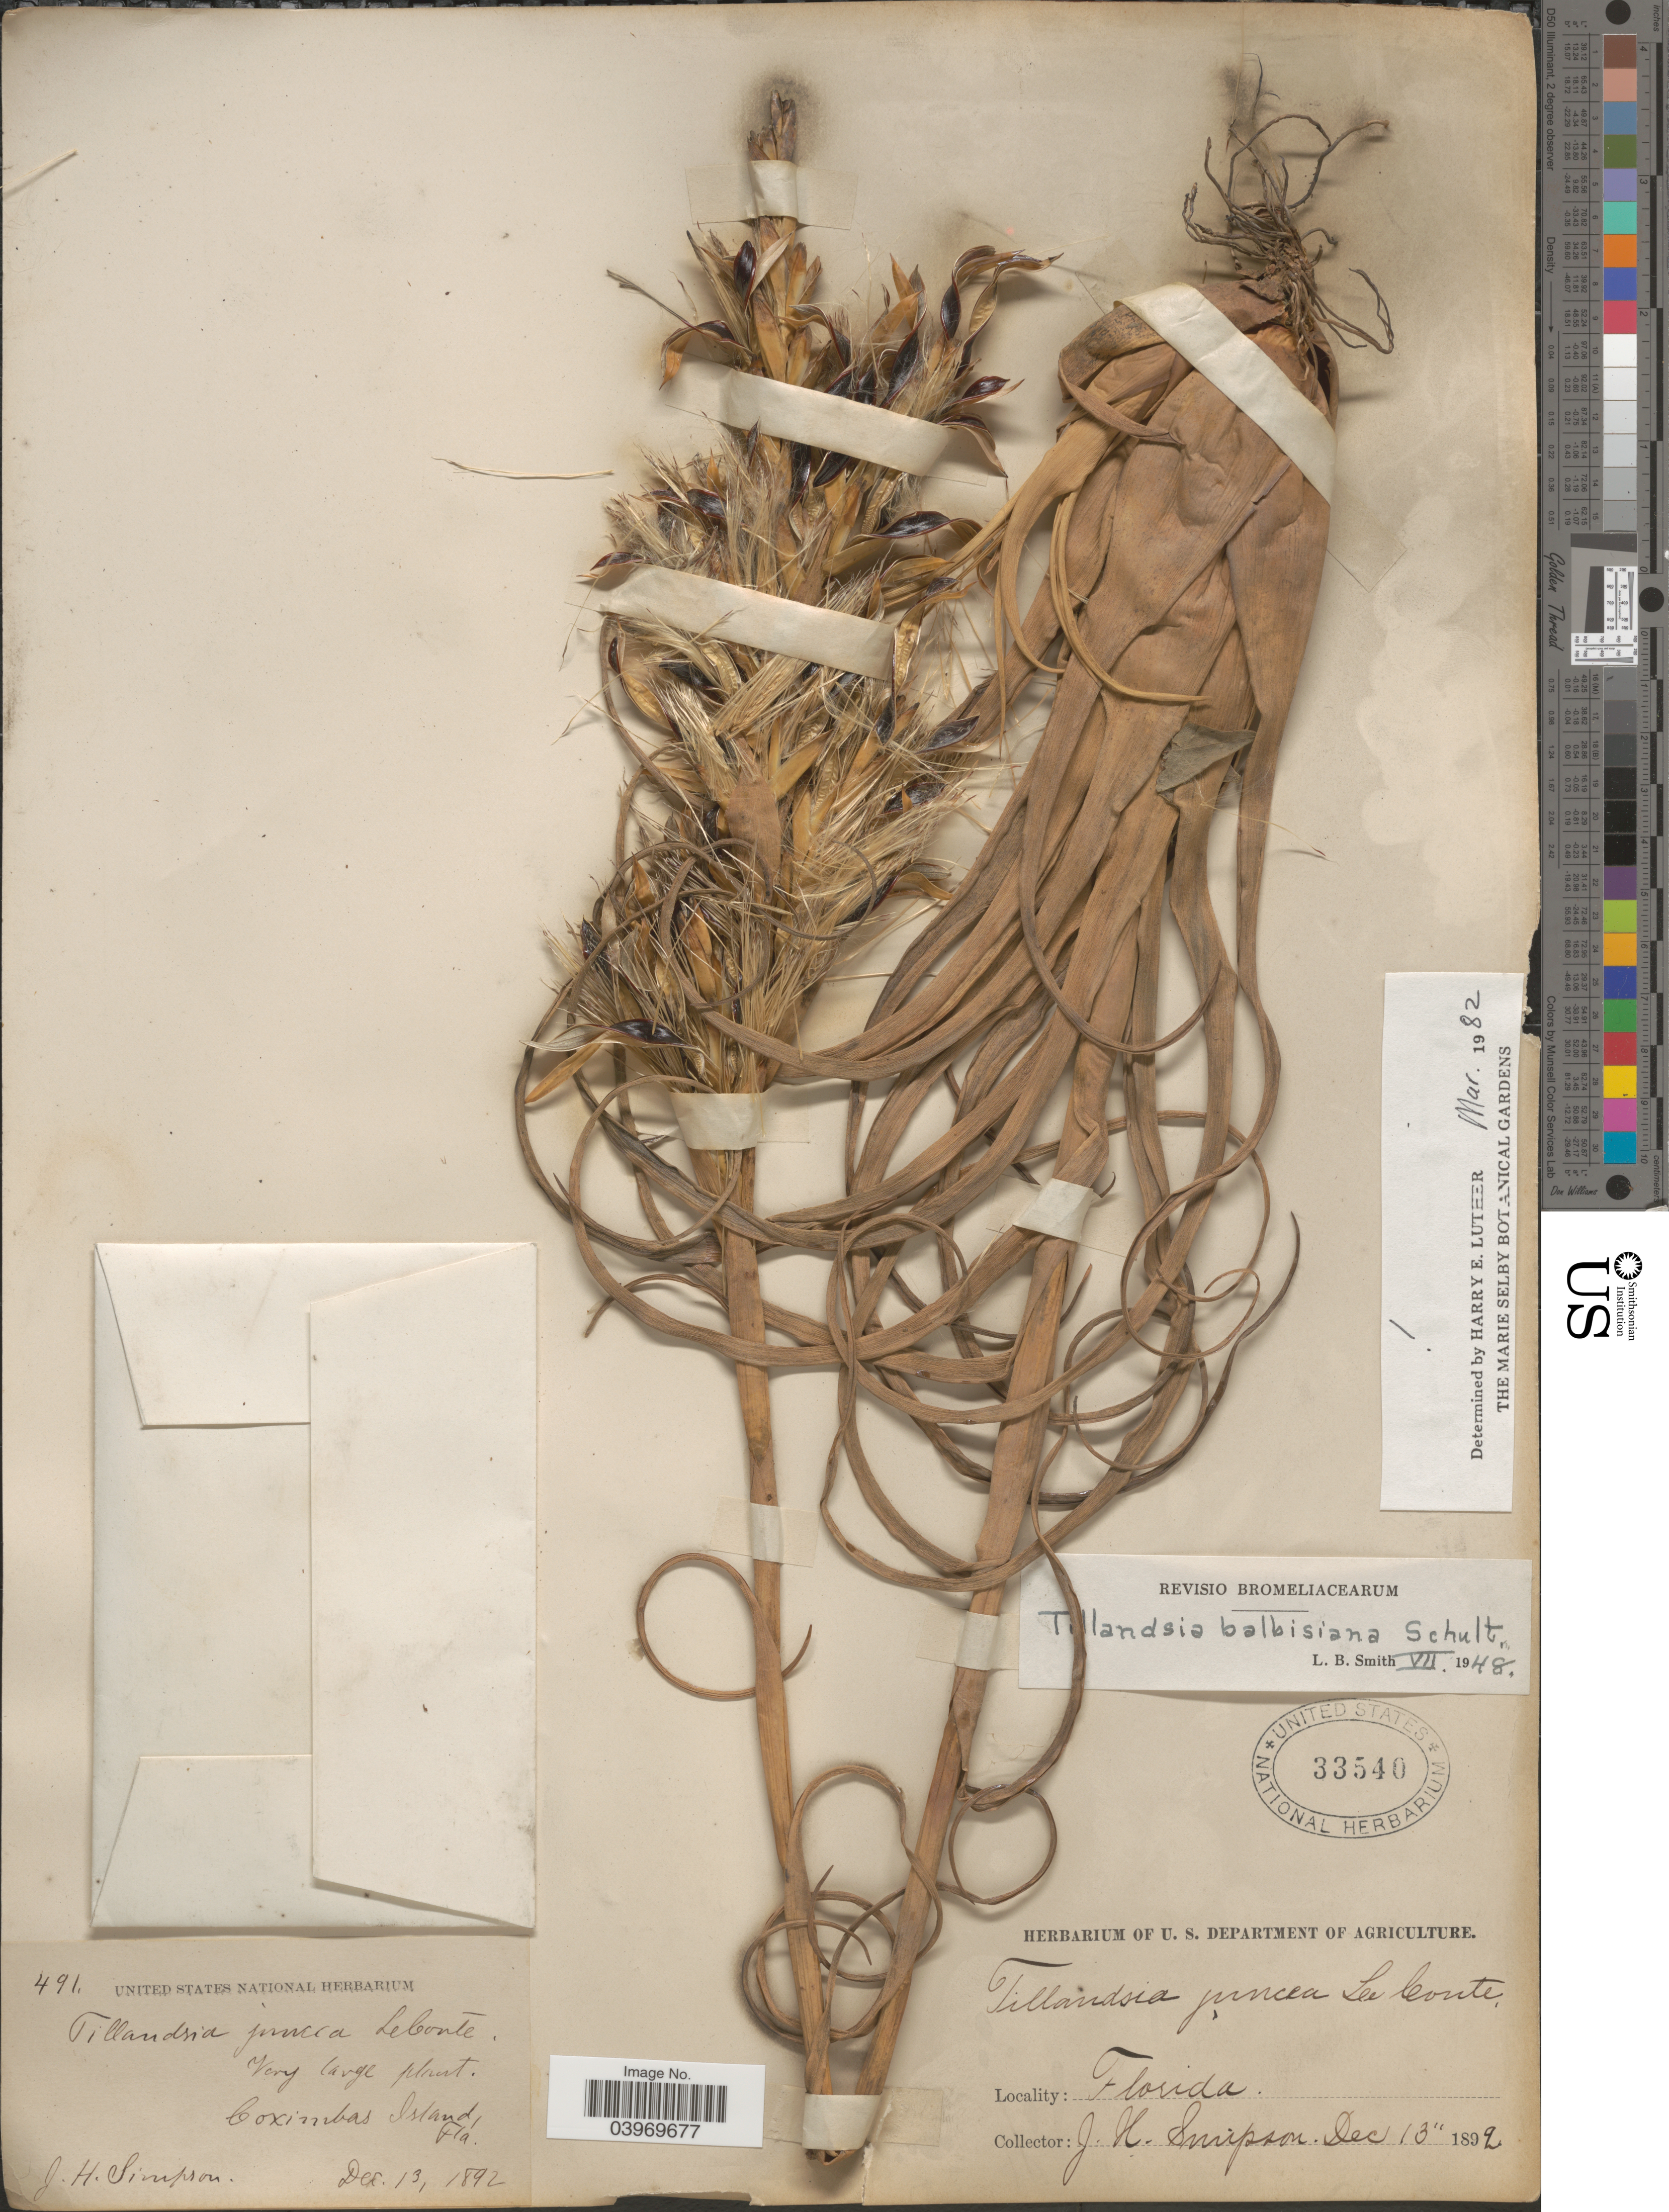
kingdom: Plantae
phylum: Tracheophyta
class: Liliopsida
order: Poales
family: Bromeliaceae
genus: Tillandsia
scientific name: Tillandsia balbisiana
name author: Schult. f.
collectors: J. H. Simpson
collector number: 491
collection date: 1892-12-13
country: United States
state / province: Florida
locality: Coximbas Island.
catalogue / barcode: US 33540